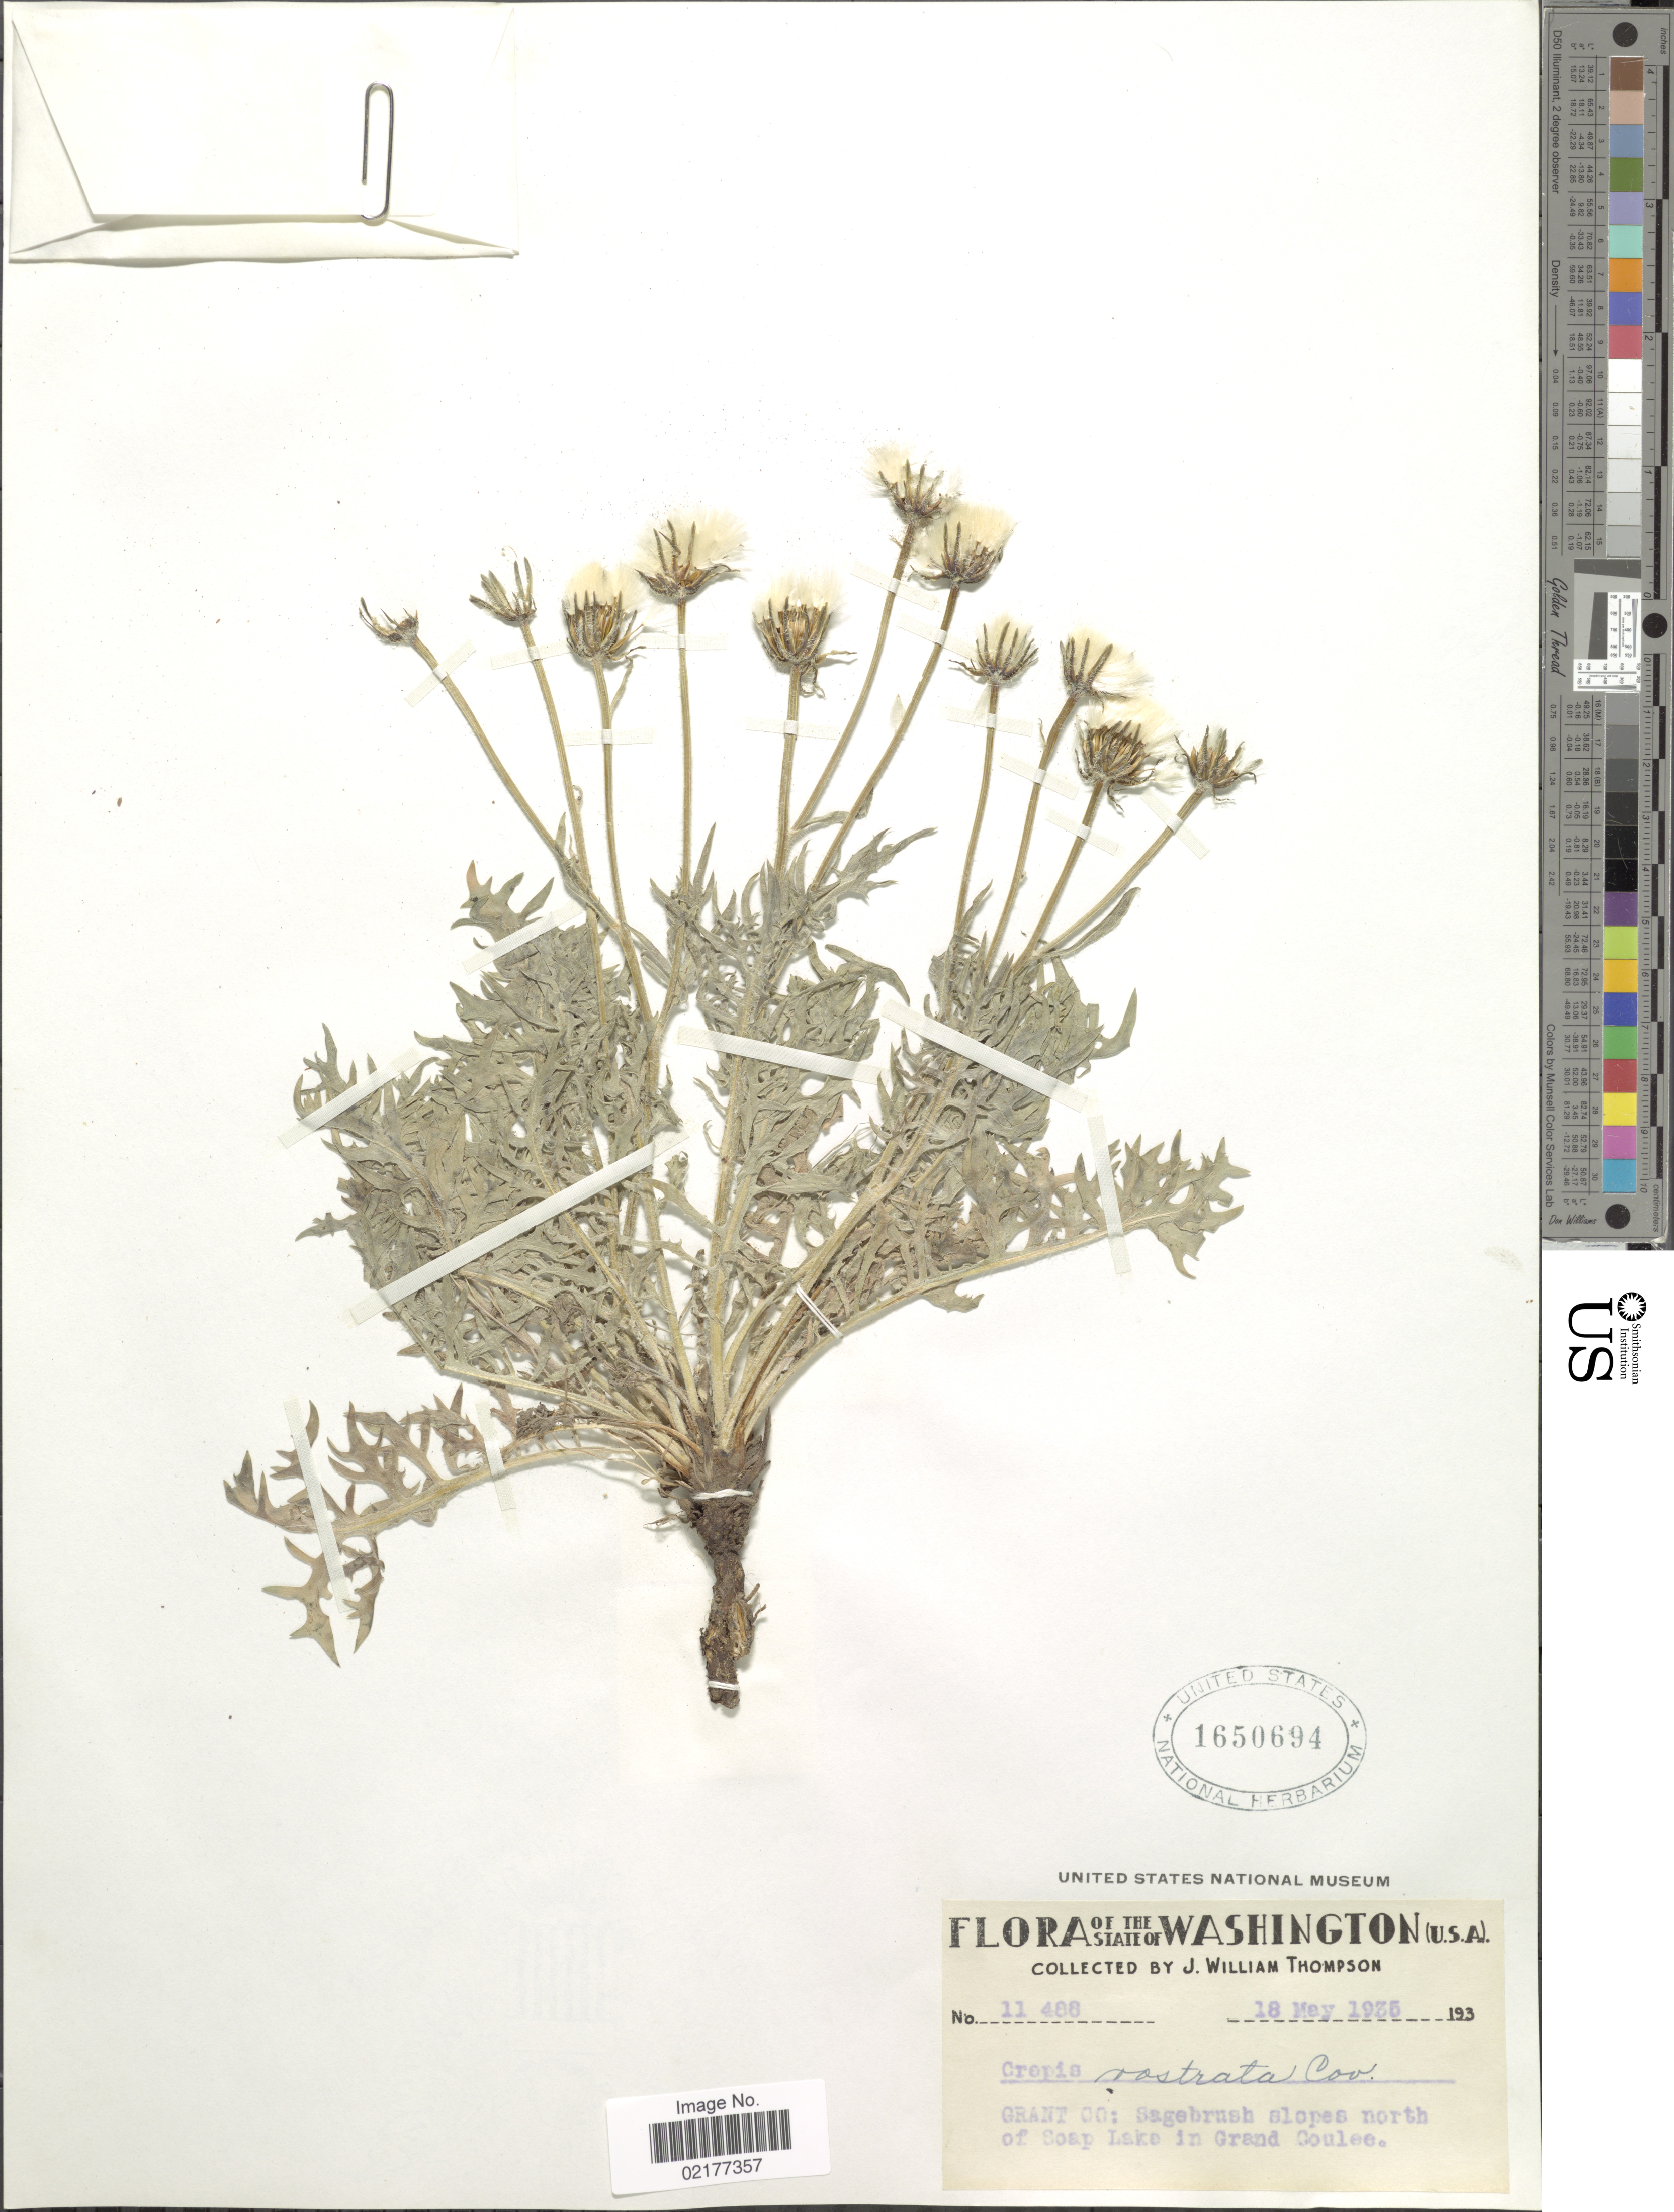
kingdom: Plantae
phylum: Tracheophyta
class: Magnoliopsida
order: Asterales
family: Asteraceae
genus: Crepis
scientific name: Crepis modocensis subsp. rostrata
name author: (Coville) Babc. & Stebbins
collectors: J. W. Thompson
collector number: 11488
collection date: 1935-05-18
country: United States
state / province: Washington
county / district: Grant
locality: The State of Washington, Grant Co: Sagebrush slopes north of Soap Lake in Grand Coulee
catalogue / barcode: US 1650694